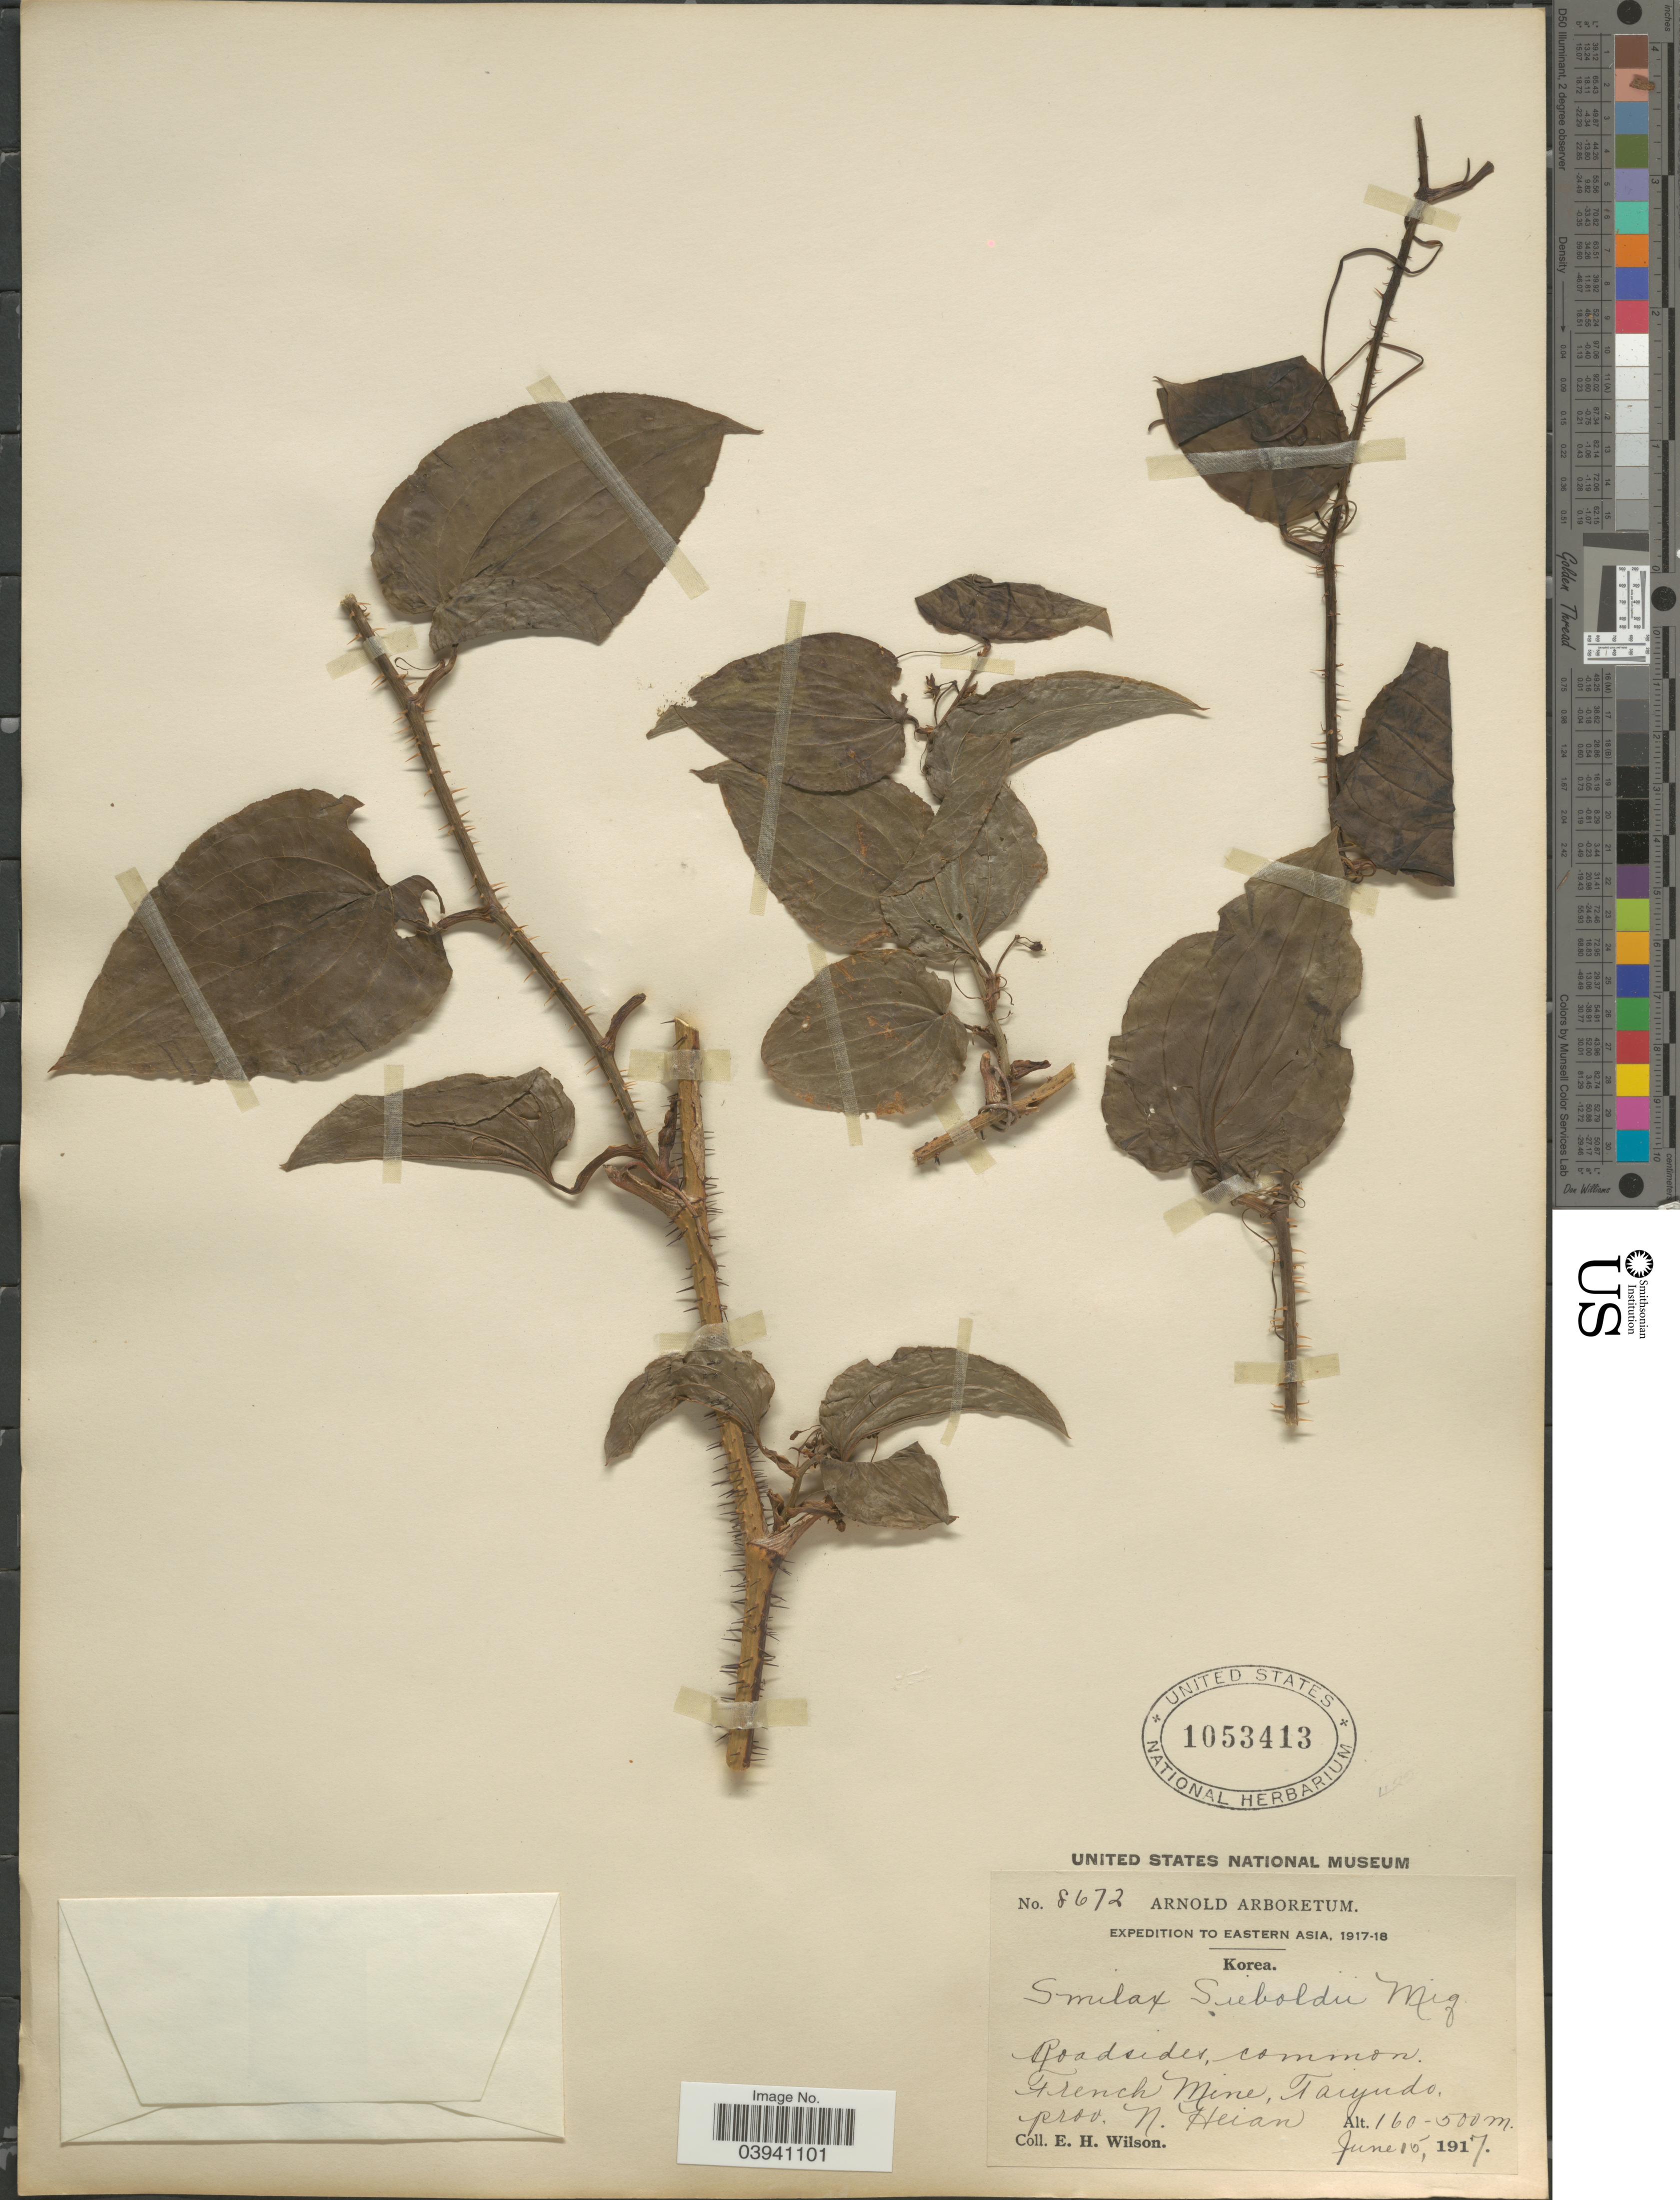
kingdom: Plantae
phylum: Tracheophyta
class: Liliopsida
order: Liliales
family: Smilacaceae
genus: Smilax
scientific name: Smilax sieboldii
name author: Miq.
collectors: E. Wilson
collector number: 8672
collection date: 1917-06-15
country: North Korea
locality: French Mine, Taiyudo, prov. N. Heian.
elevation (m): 160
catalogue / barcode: US 1053413